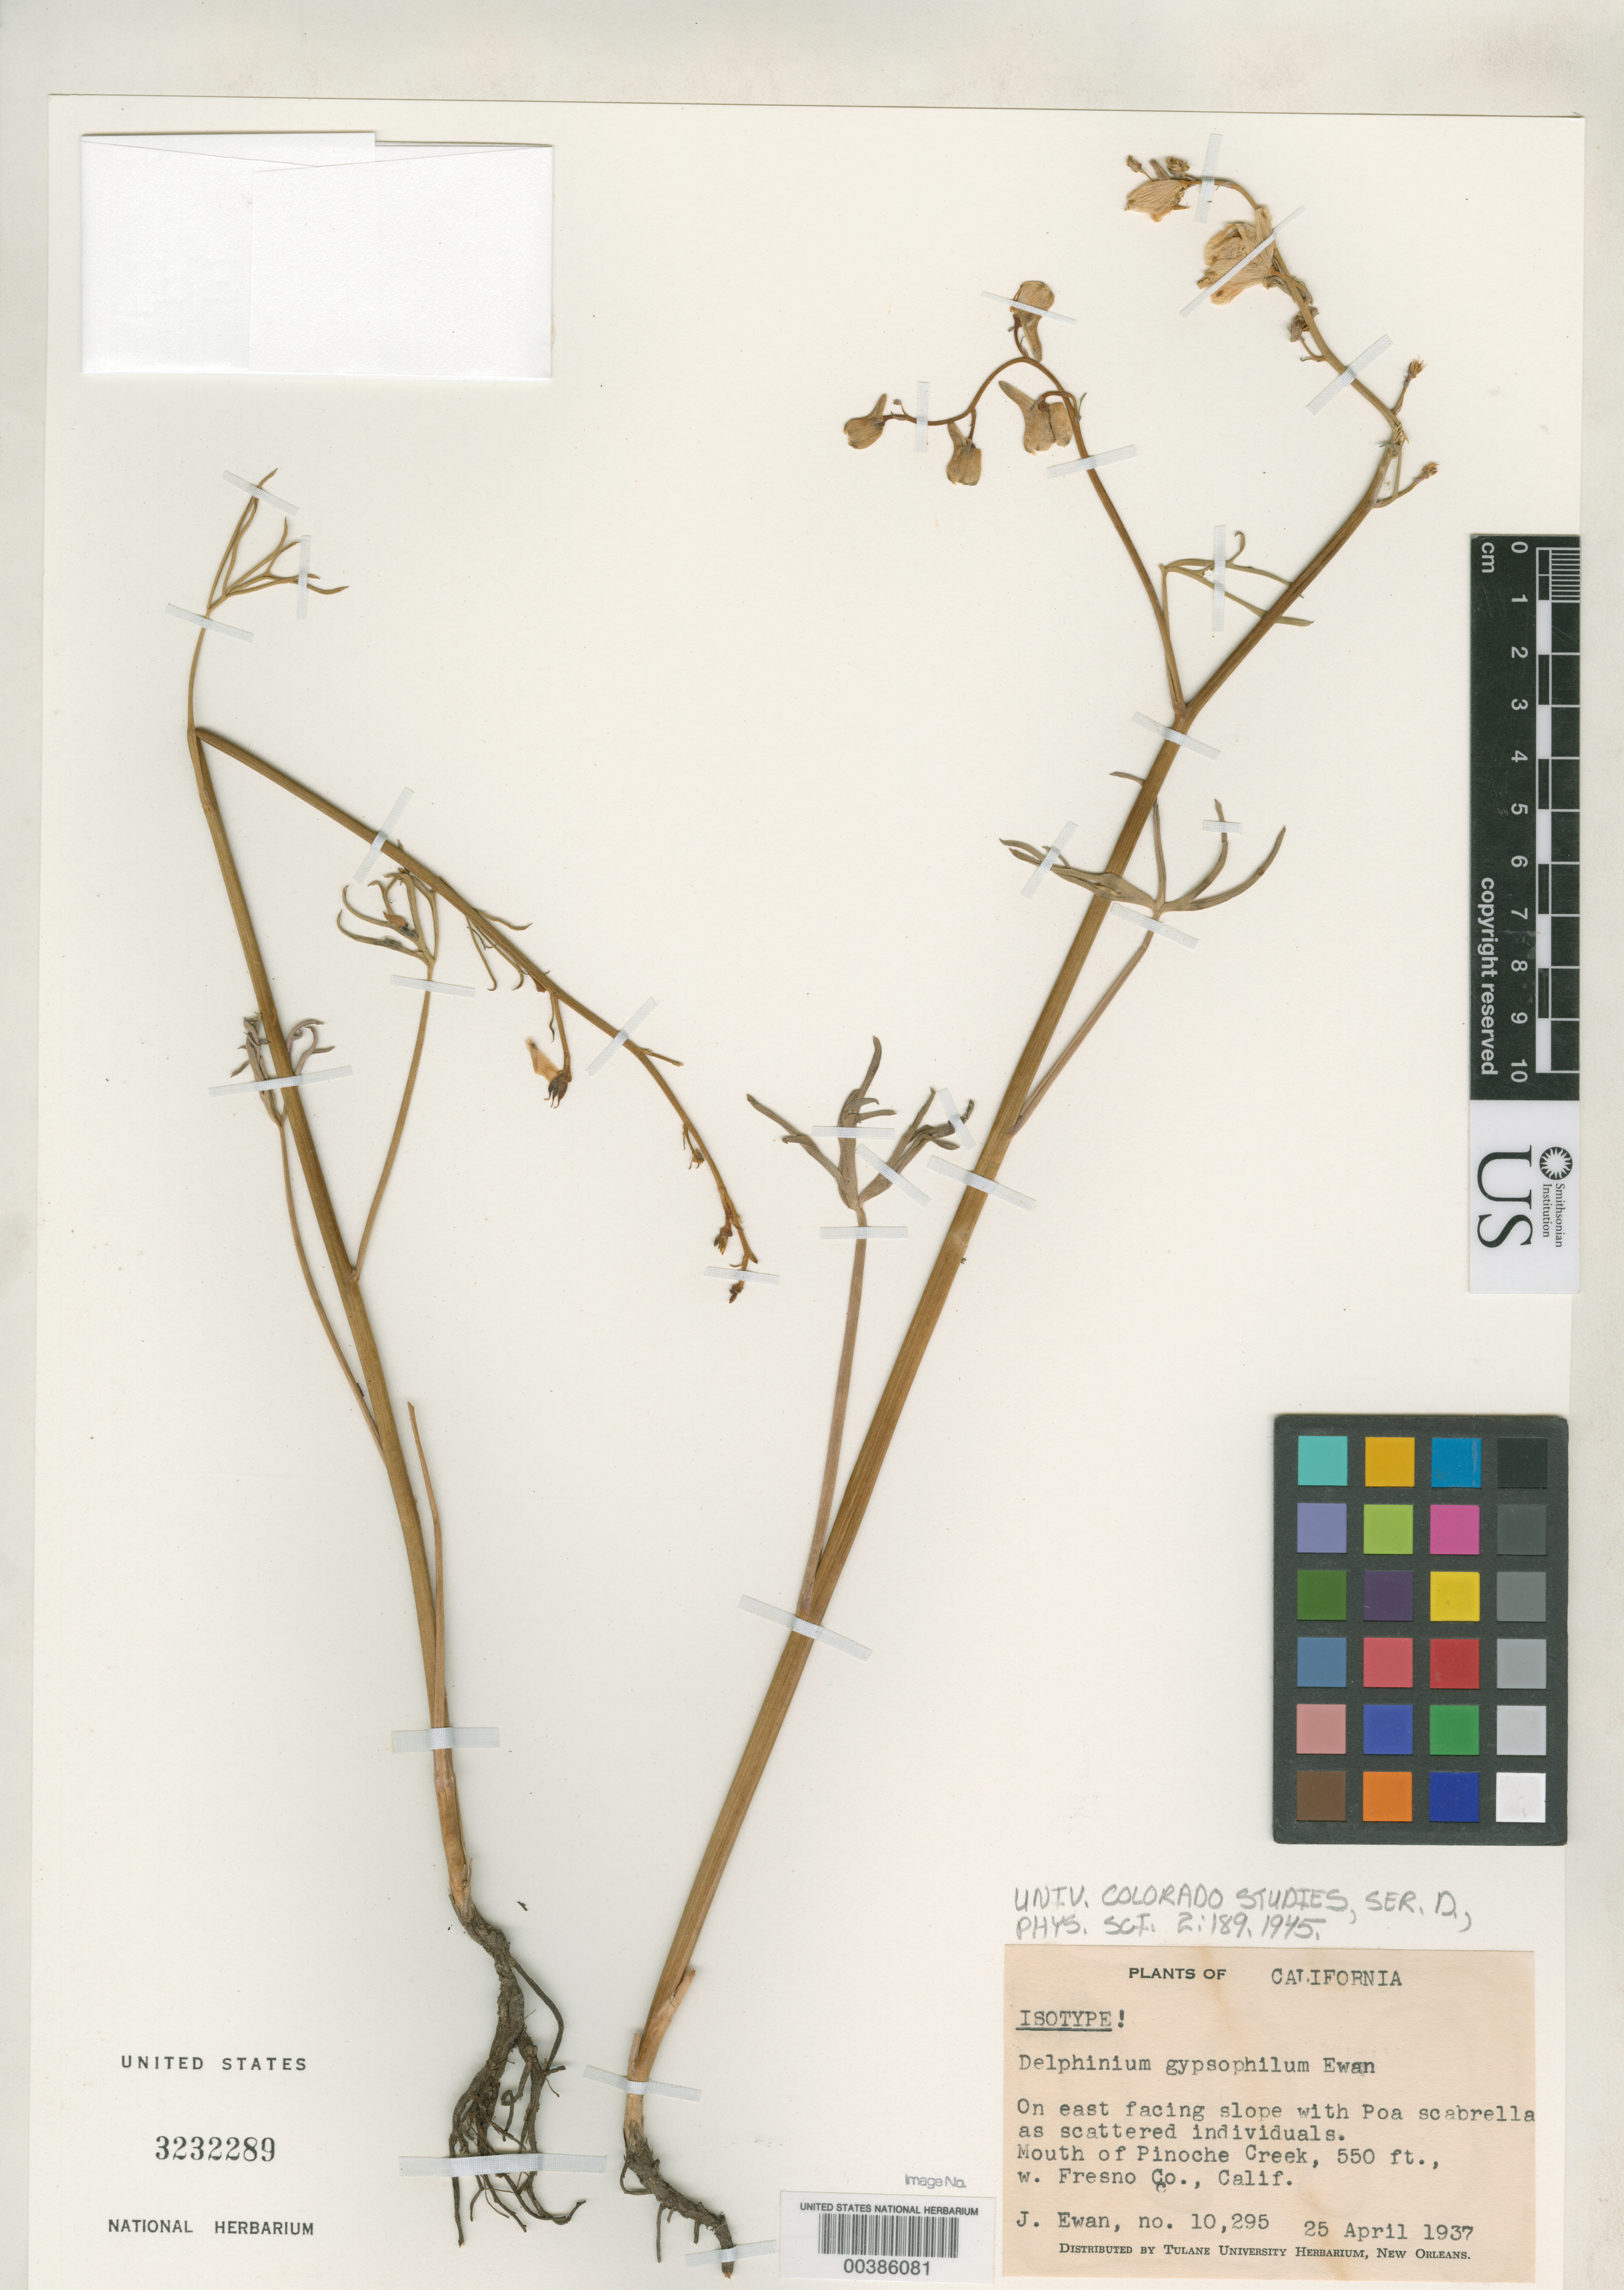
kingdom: Plantae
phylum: Tracheophyta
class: Magnoliopsida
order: Ranunculales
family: Ranunculaceae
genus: Delphinium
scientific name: Delphinium gypsophilum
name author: Ewan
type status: Isotype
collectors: J. A. Ewan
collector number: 10295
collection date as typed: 25 Apr 1937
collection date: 1937-04-25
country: United States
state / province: California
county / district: Fresno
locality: Mouth of Pinoche Creek, E facing slope.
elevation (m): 168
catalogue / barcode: US 3232289